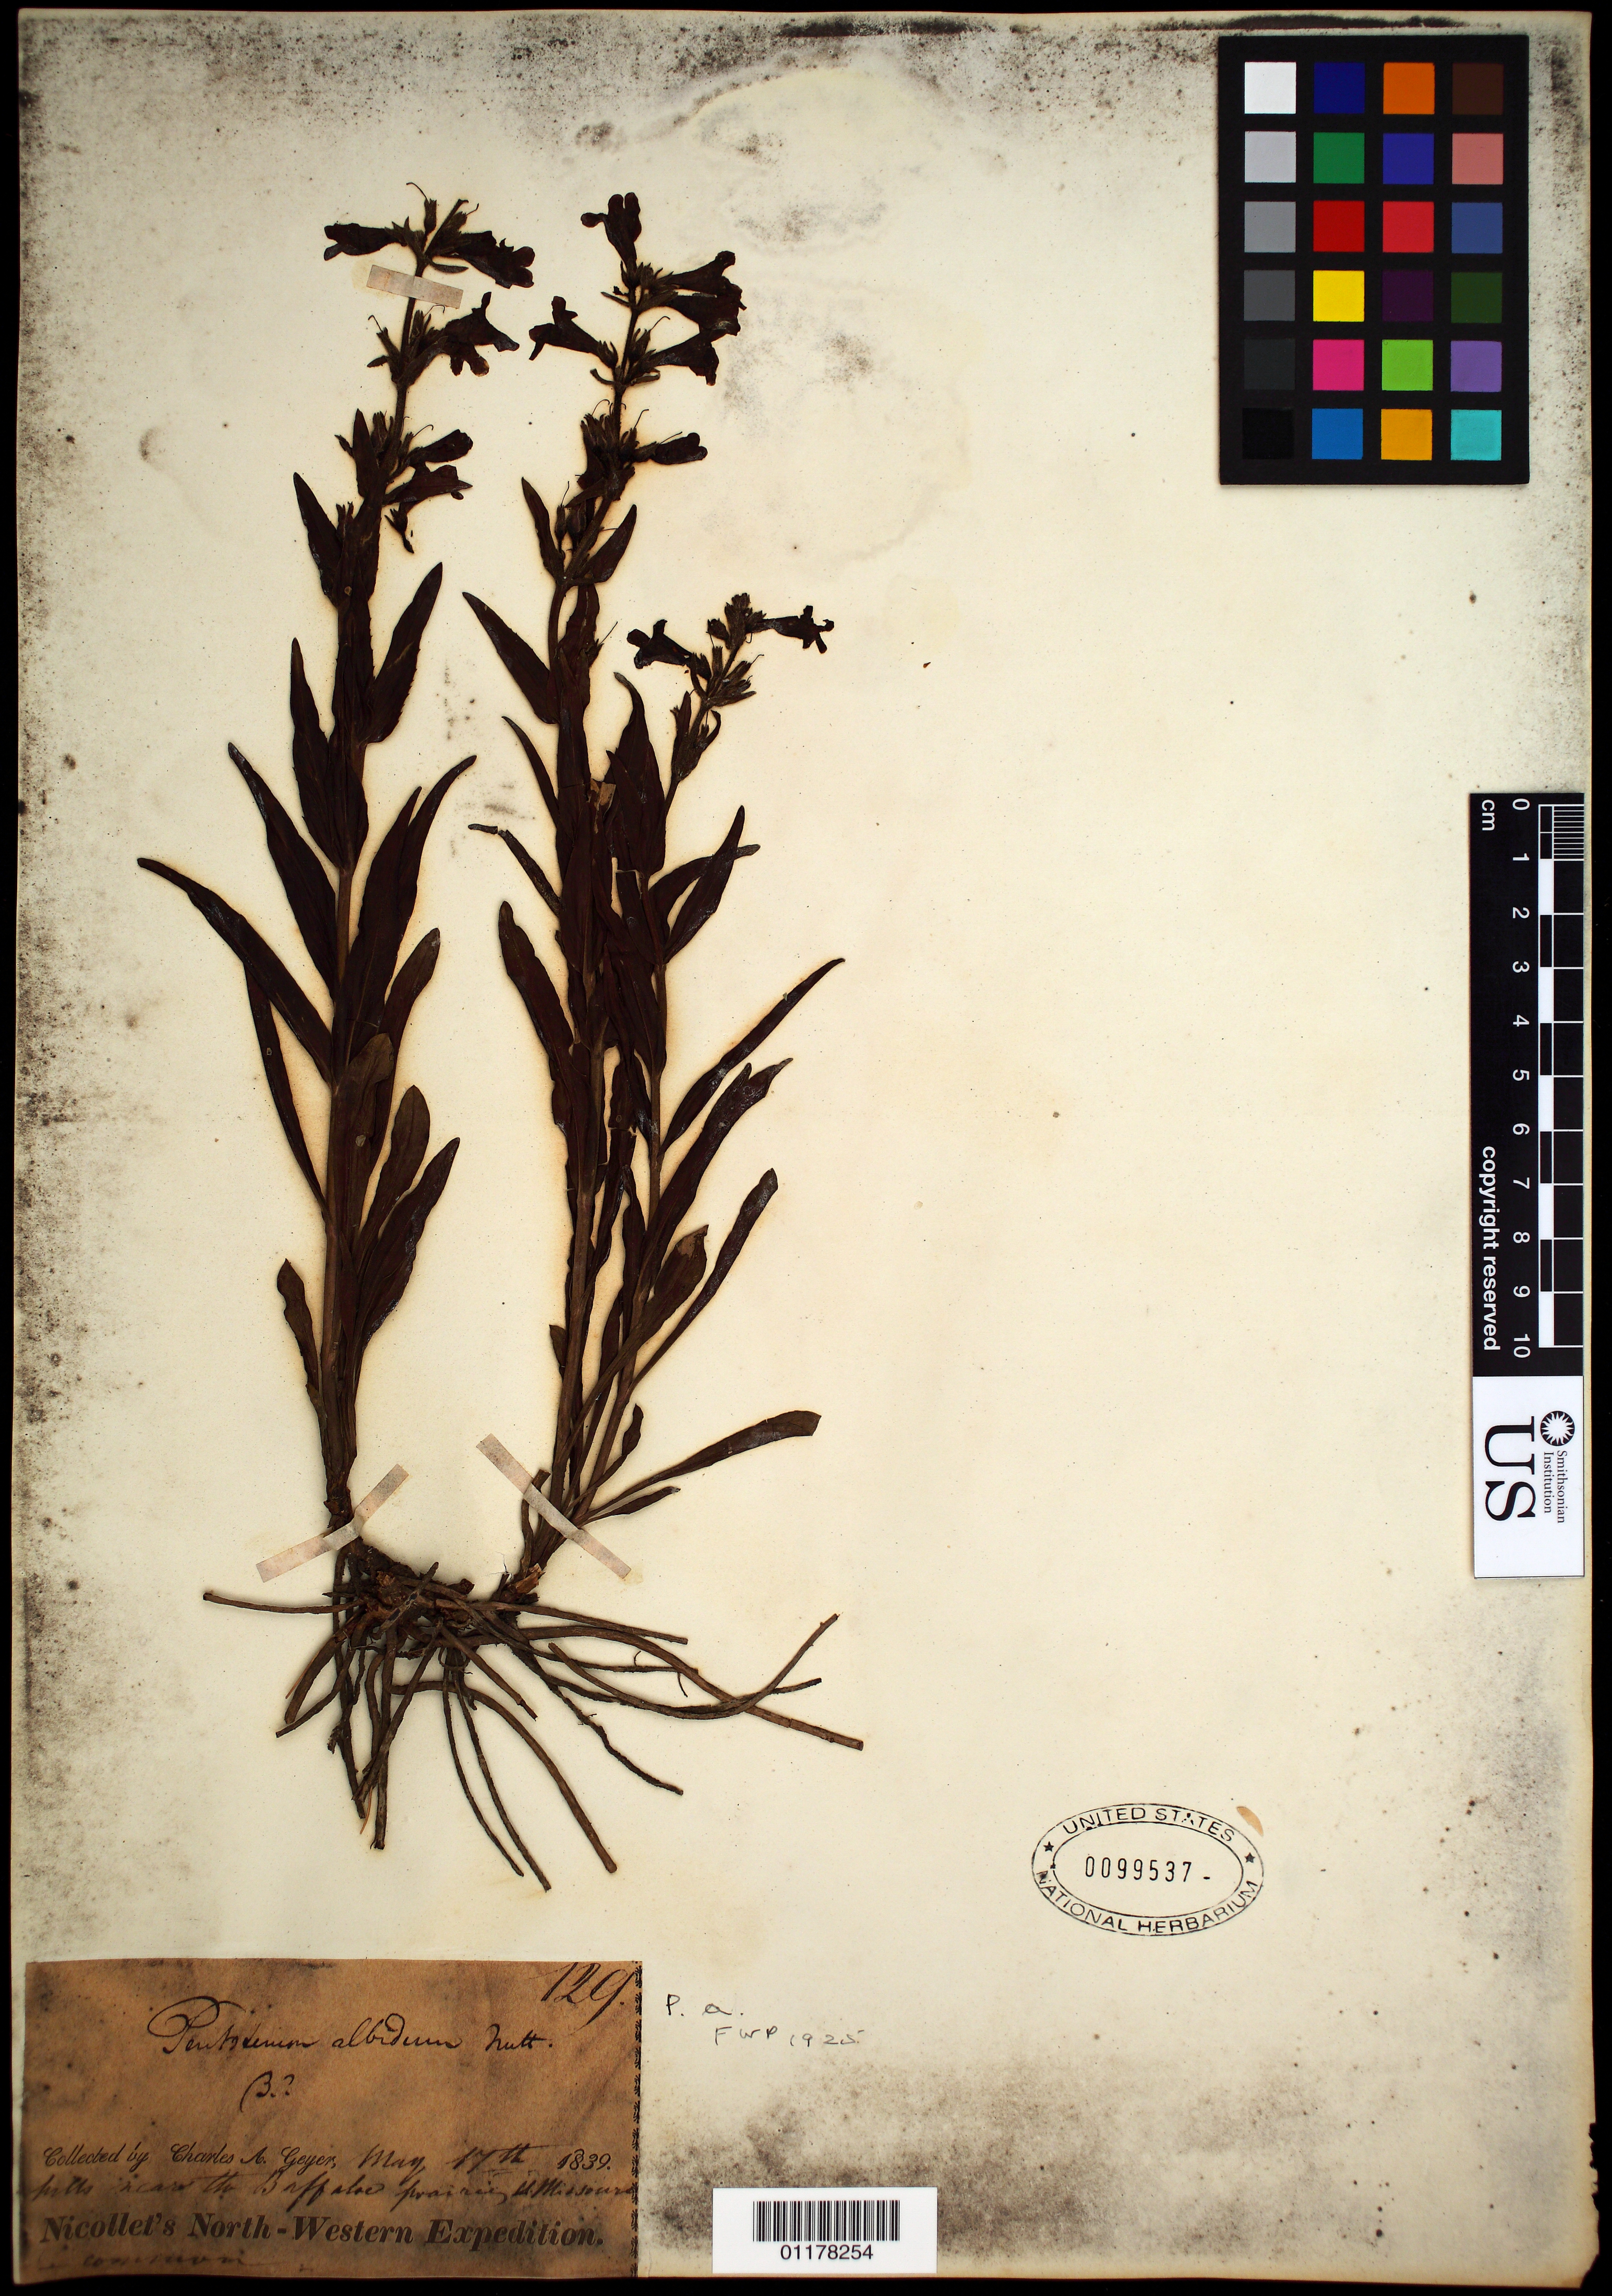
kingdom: Plantae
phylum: Tracheophyta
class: Magnoliopsida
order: Lamiales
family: Plantaginaceae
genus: Penstemon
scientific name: Penstemon albidus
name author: Nutt.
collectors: C. A. Geyer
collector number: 129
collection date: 1839-05-17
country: United States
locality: hills near Buffalo prairies, [..] Missouri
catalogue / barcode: US 99537